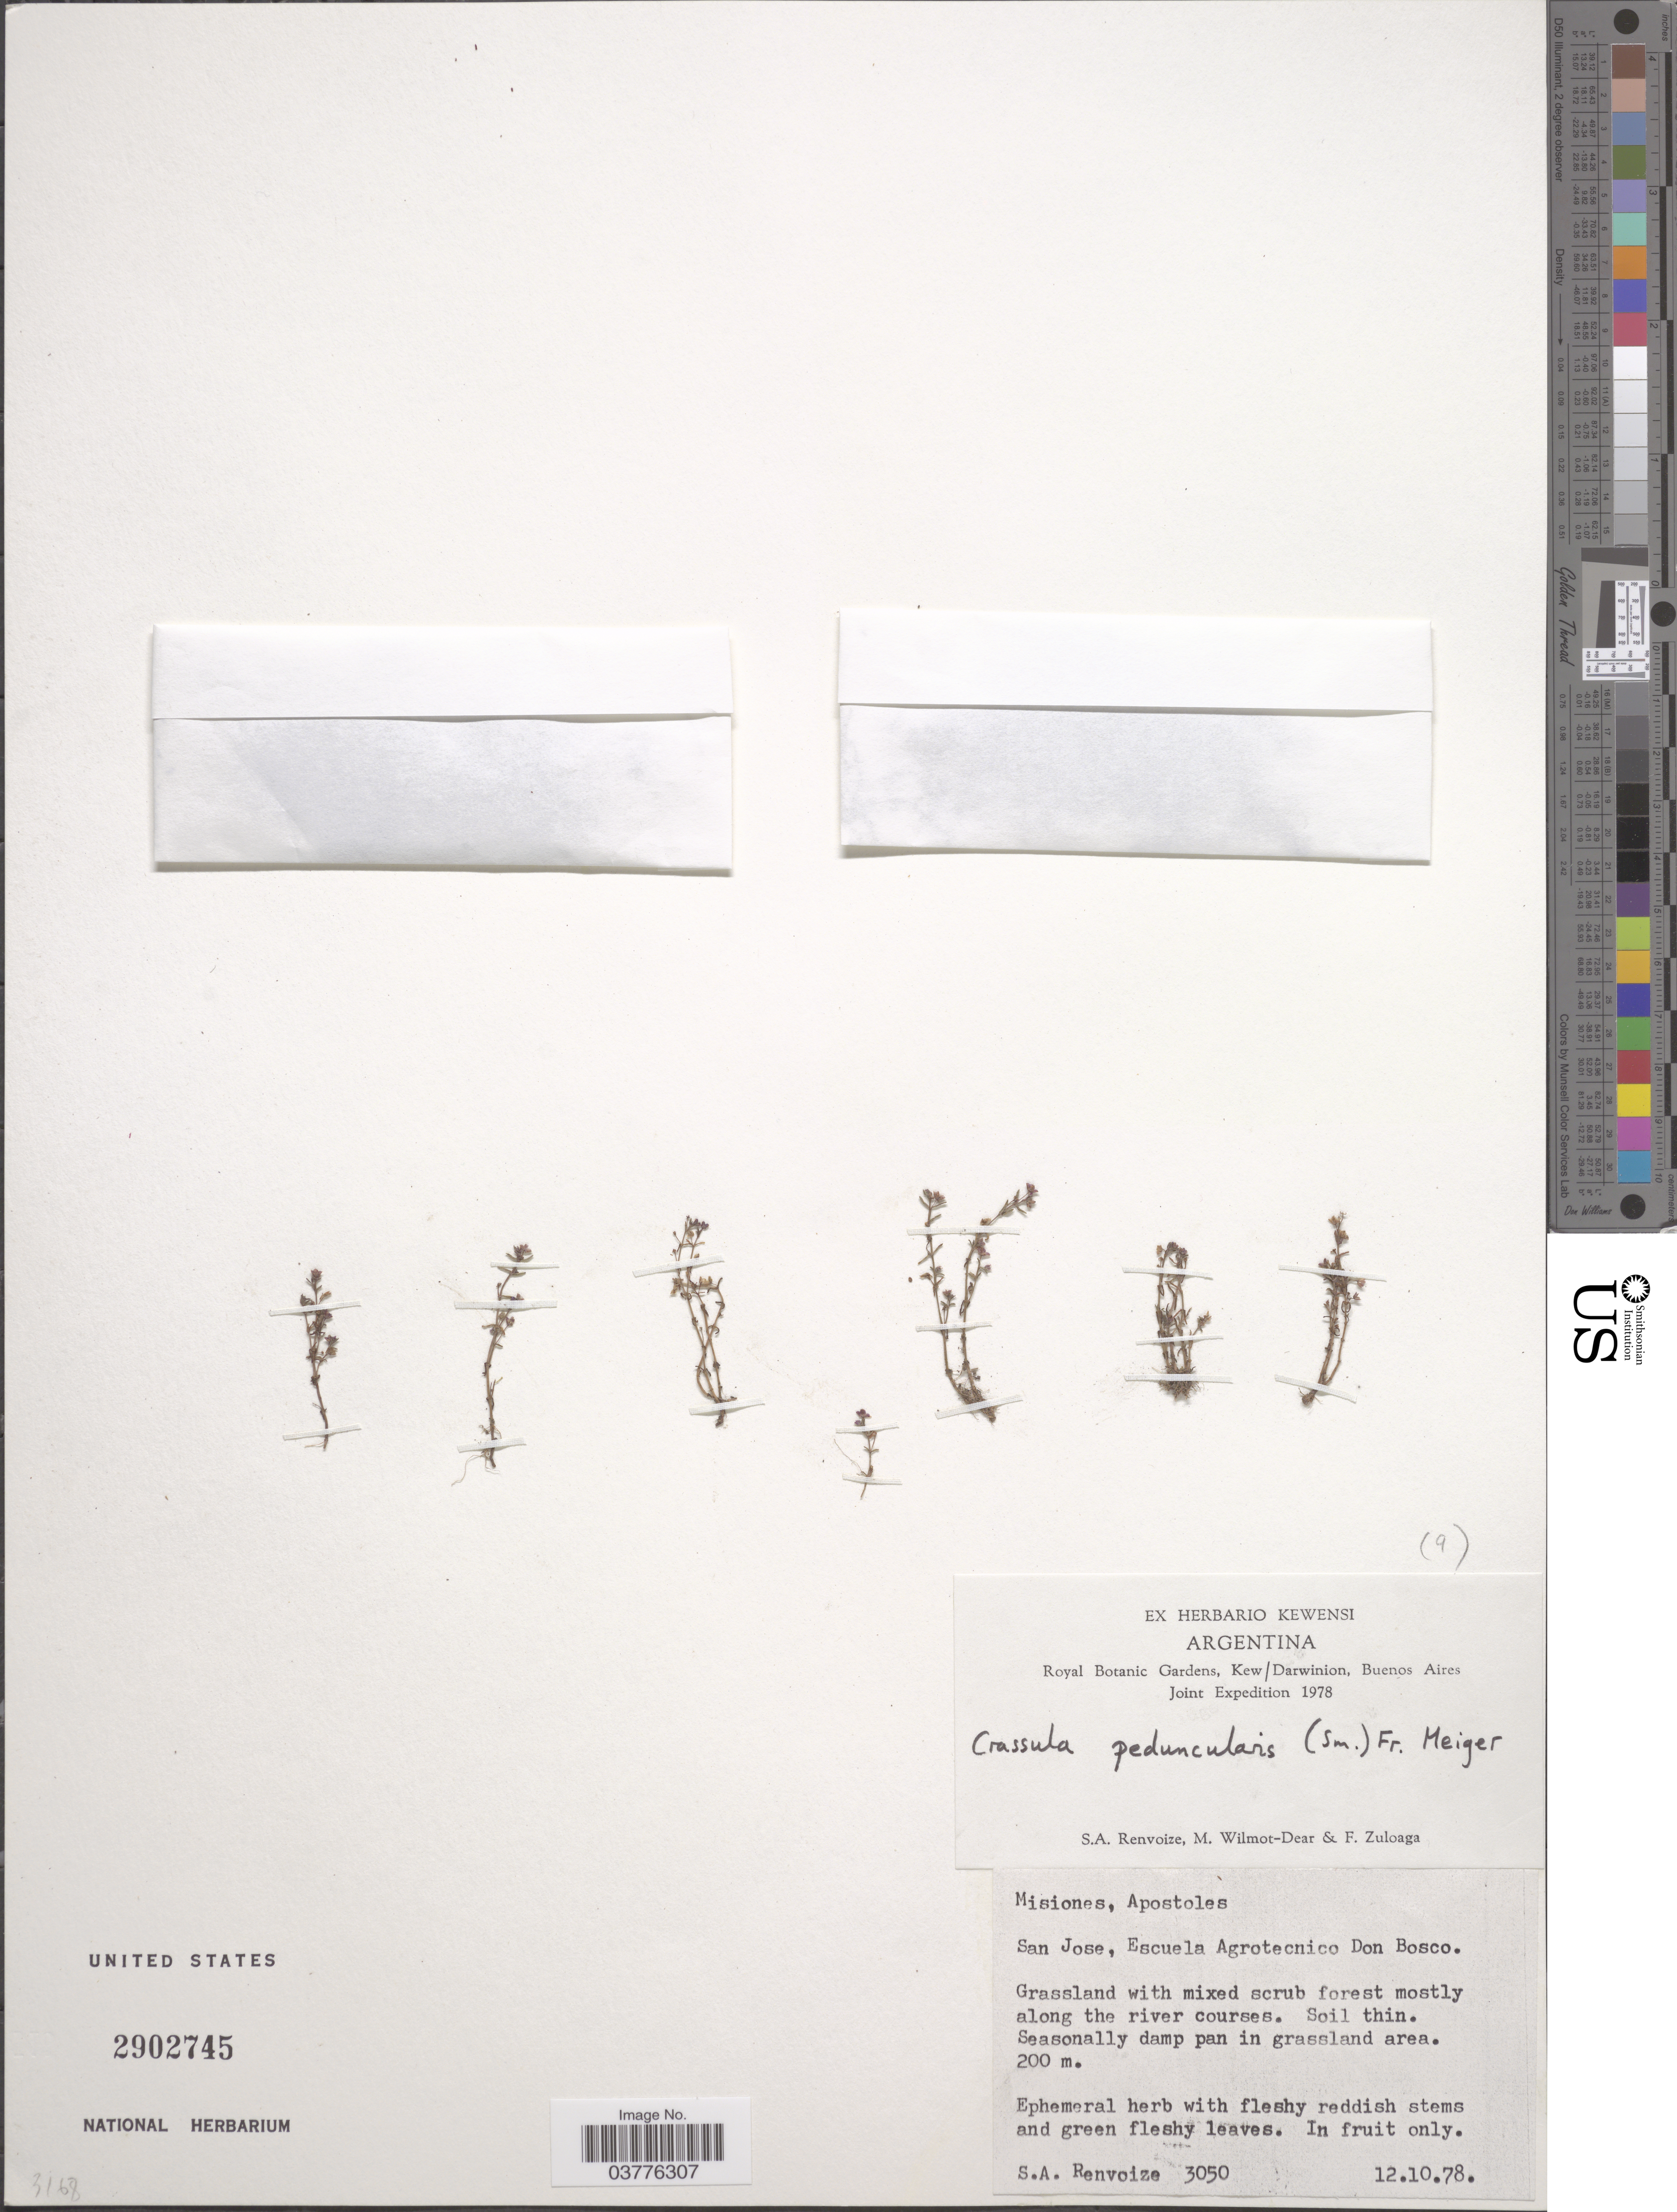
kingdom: Plantae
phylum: Tracheophyta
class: Magnoliopsida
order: Saxifragales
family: Crassulaceae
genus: Crassula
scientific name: Crassula peduncularis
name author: (Sm.) Cambess.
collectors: S. A. Renvoize, M. Wilmot-Dear & F. Zuloaga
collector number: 3050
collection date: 1978-10-12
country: Argentina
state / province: Misiones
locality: Apostoles. San Jose, Escuela Agrotecnico Don Bosco.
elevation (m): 200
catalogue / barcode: US 2902745